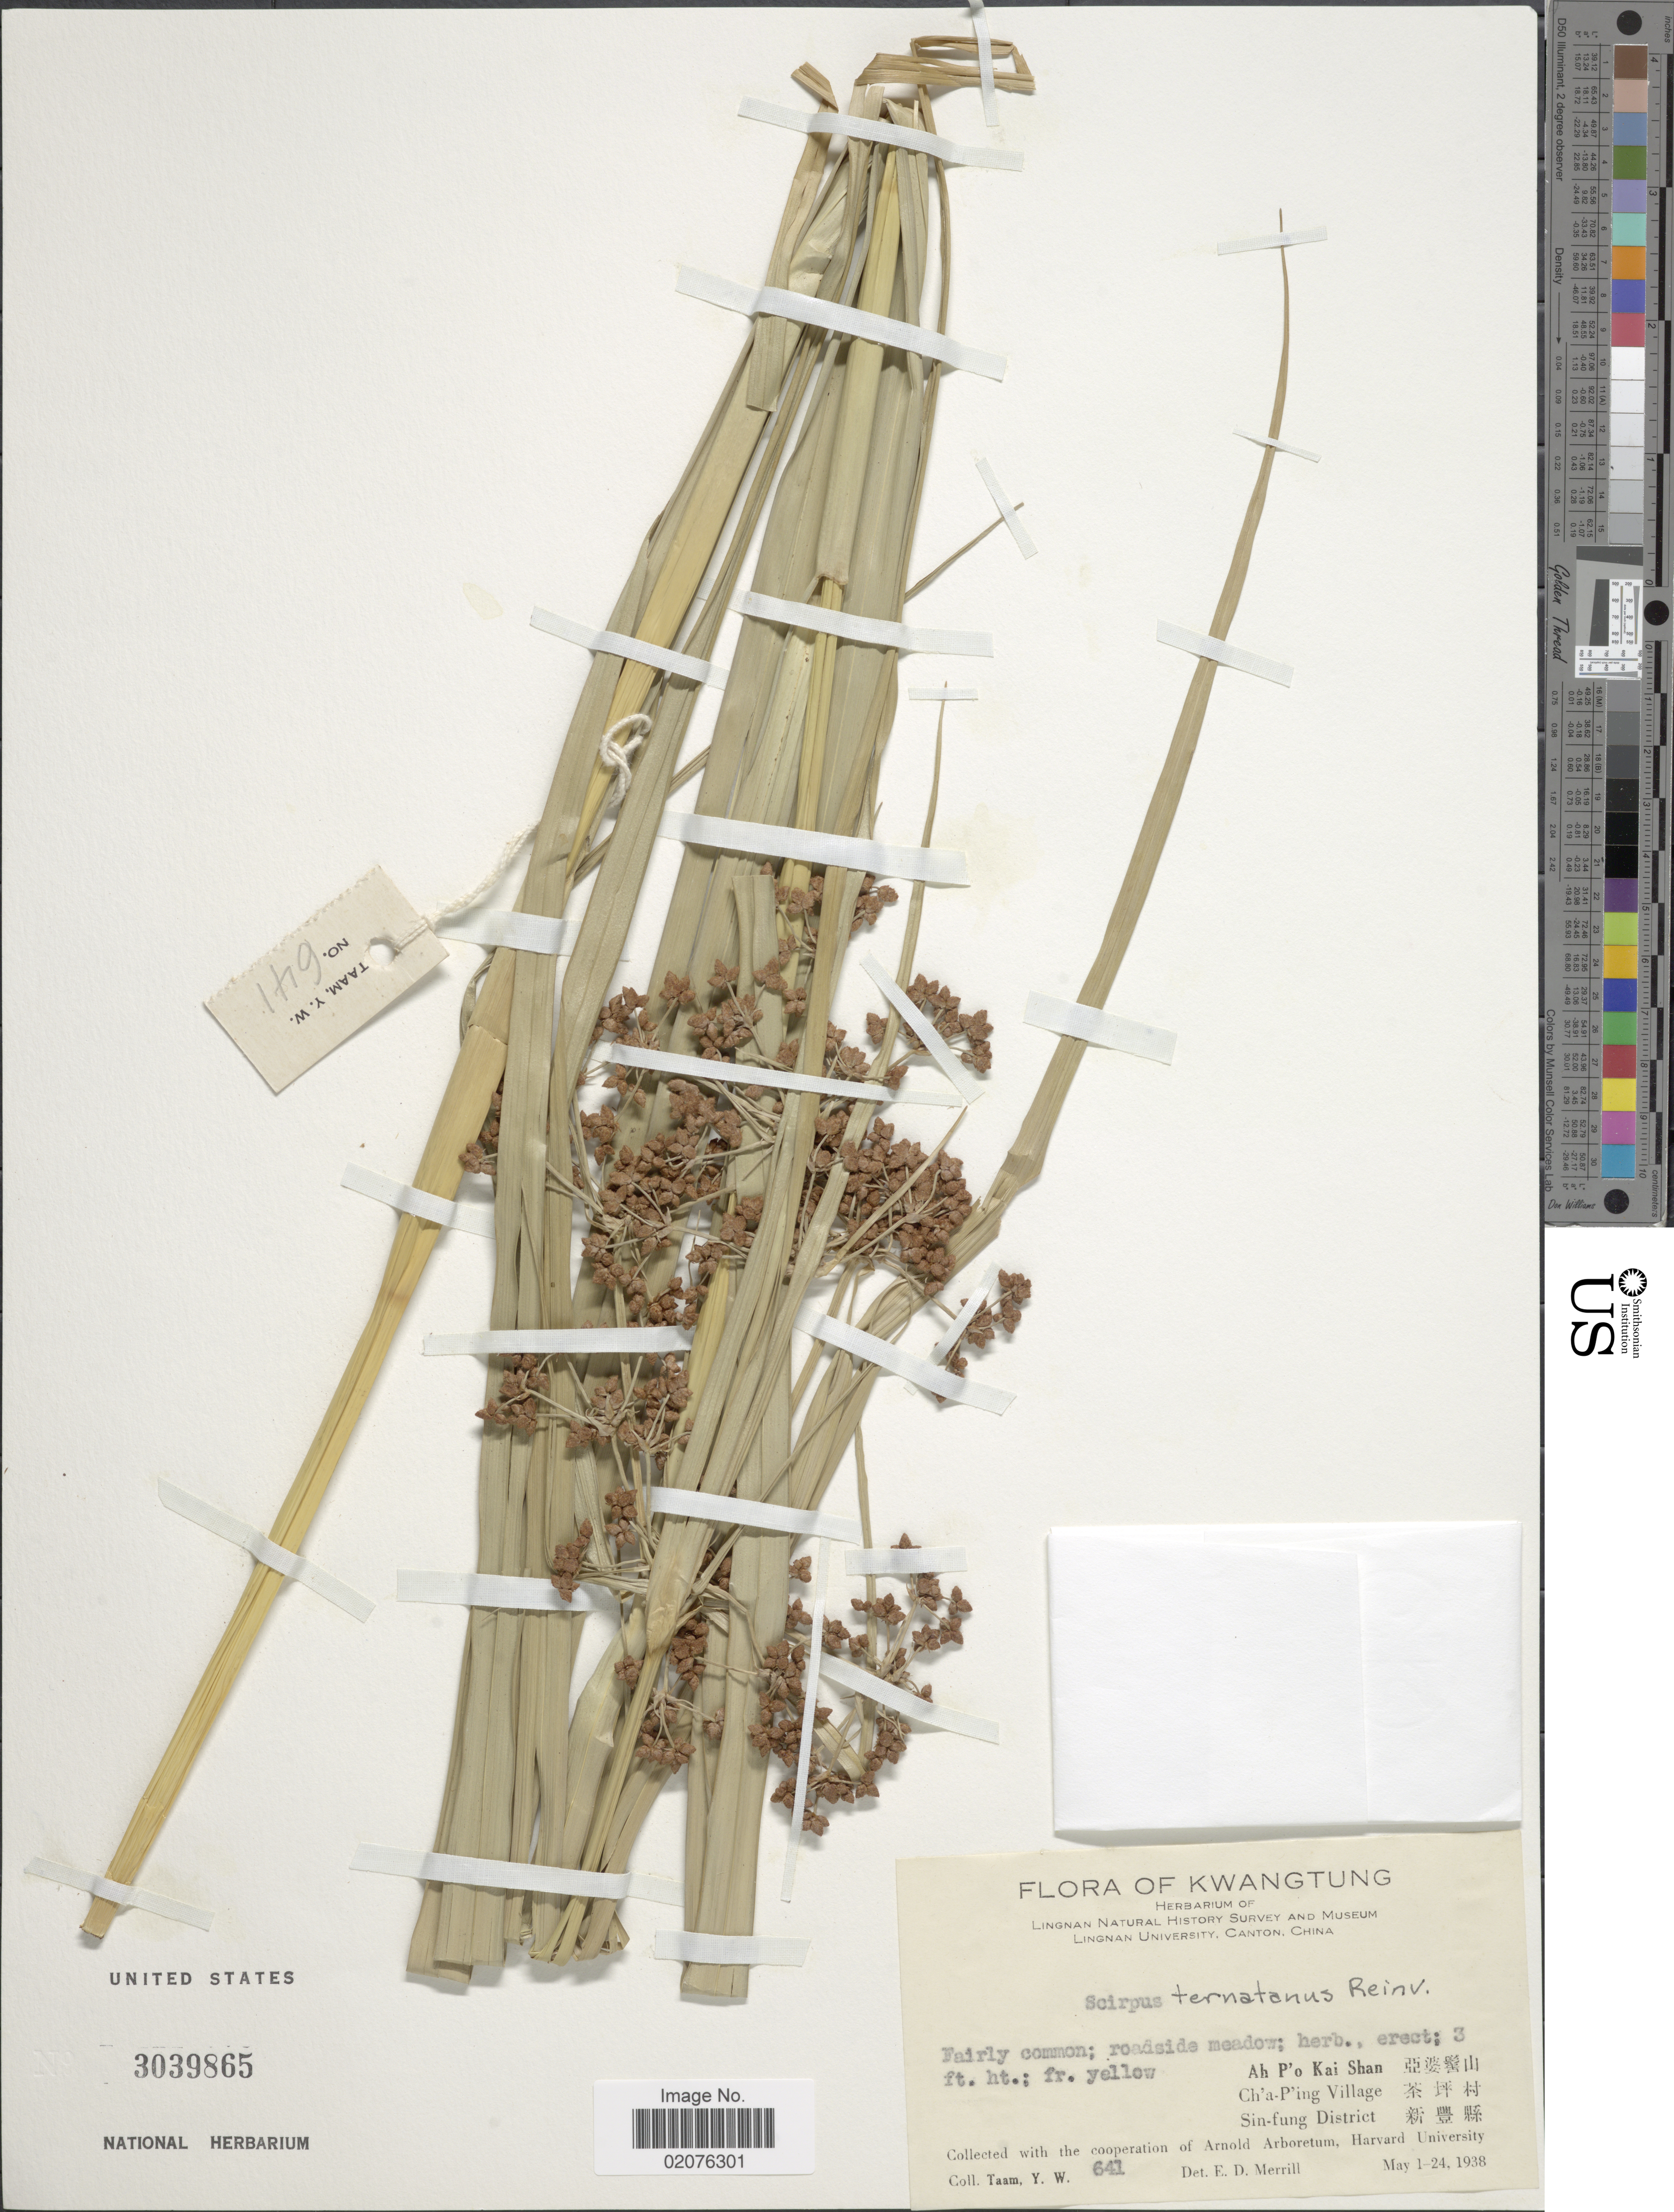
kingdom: Plantae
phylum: Tracheophyta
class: Liliopsida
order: Poales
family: Cyperaceae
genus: Scirpus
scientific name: Scirpus ternatanus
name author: Reinw. ex Miq.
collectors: Y. W. Taam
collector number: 641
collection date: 1938-05-01/1938-05-24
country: China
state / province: Guangdong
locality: Kwangtung, Ah P'o Kai Shan, Ch'a P'Ing Vilage Sin-fung District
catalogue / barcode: US 3039865